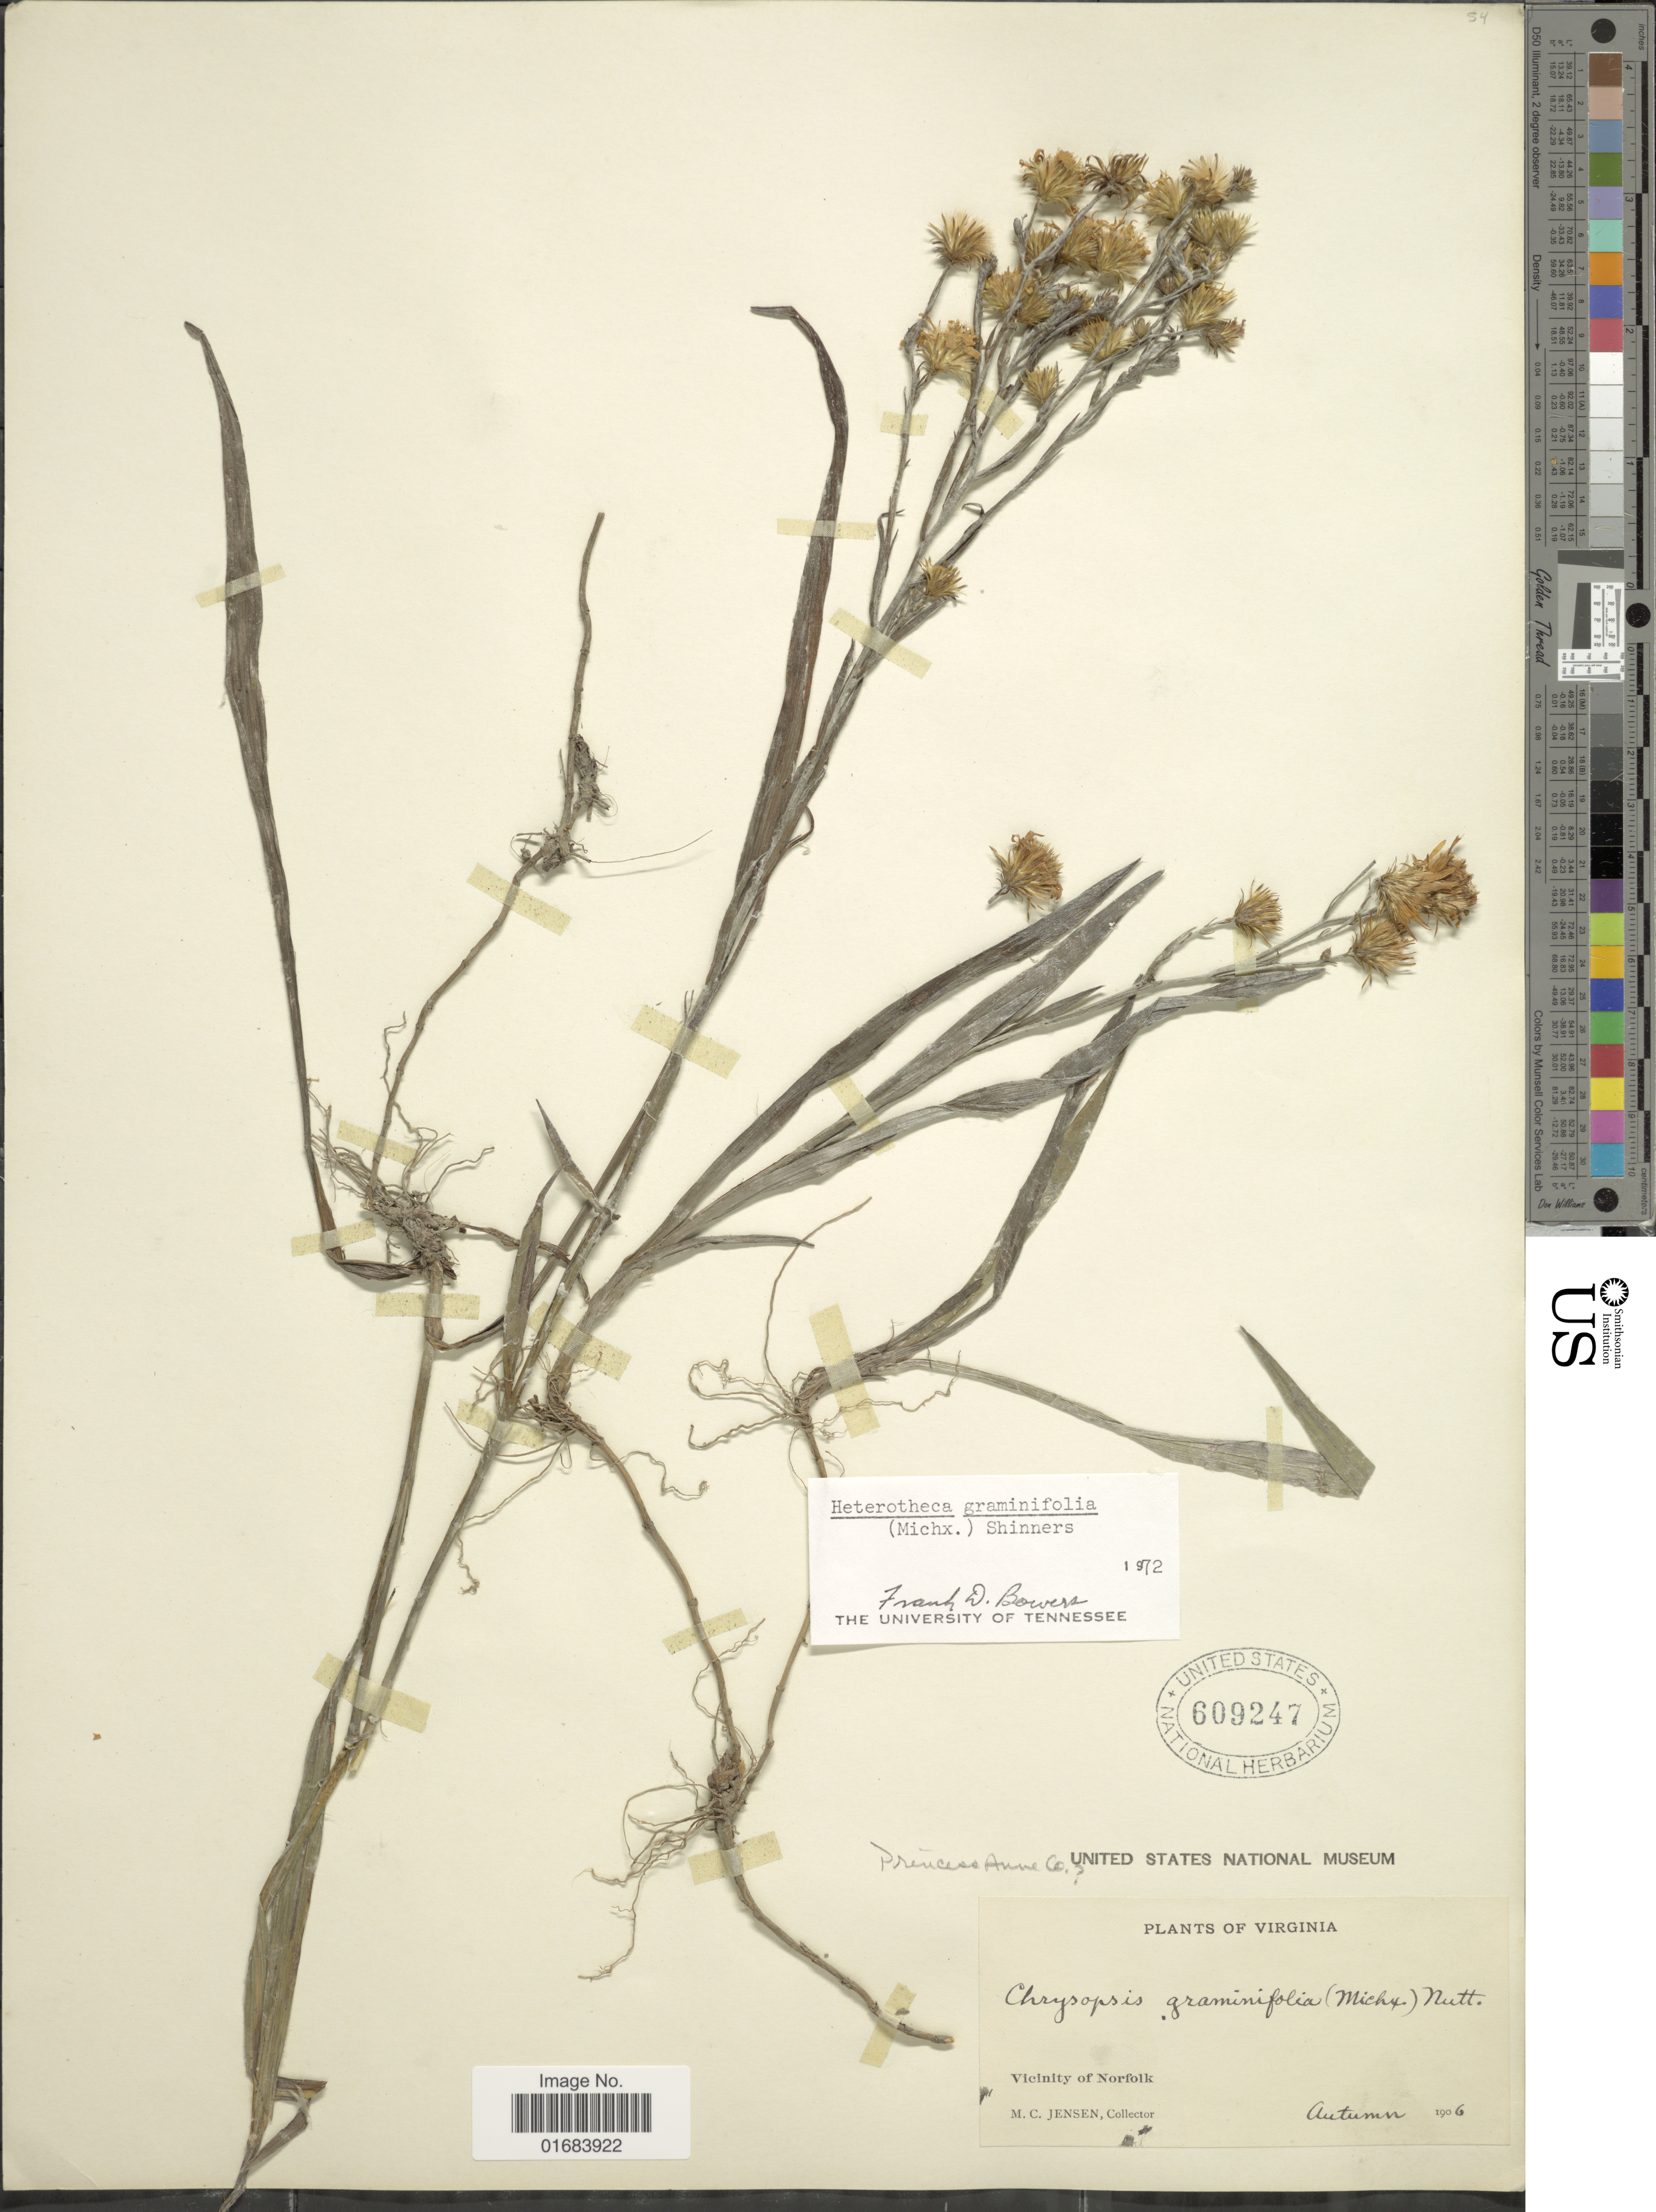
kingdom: Plantae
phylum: Tracheophyta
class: Magnoliopsida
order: Asterales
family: Asteraceae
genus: Pityopsis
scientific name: Pityopsis graminifolia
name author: (Michx.) Nutt.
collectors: M. C. Jensen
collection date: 1906-08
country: United States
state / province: Virginia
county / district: City of Norfolk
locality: Vicinity of Norfolk.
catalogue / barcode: US 609247